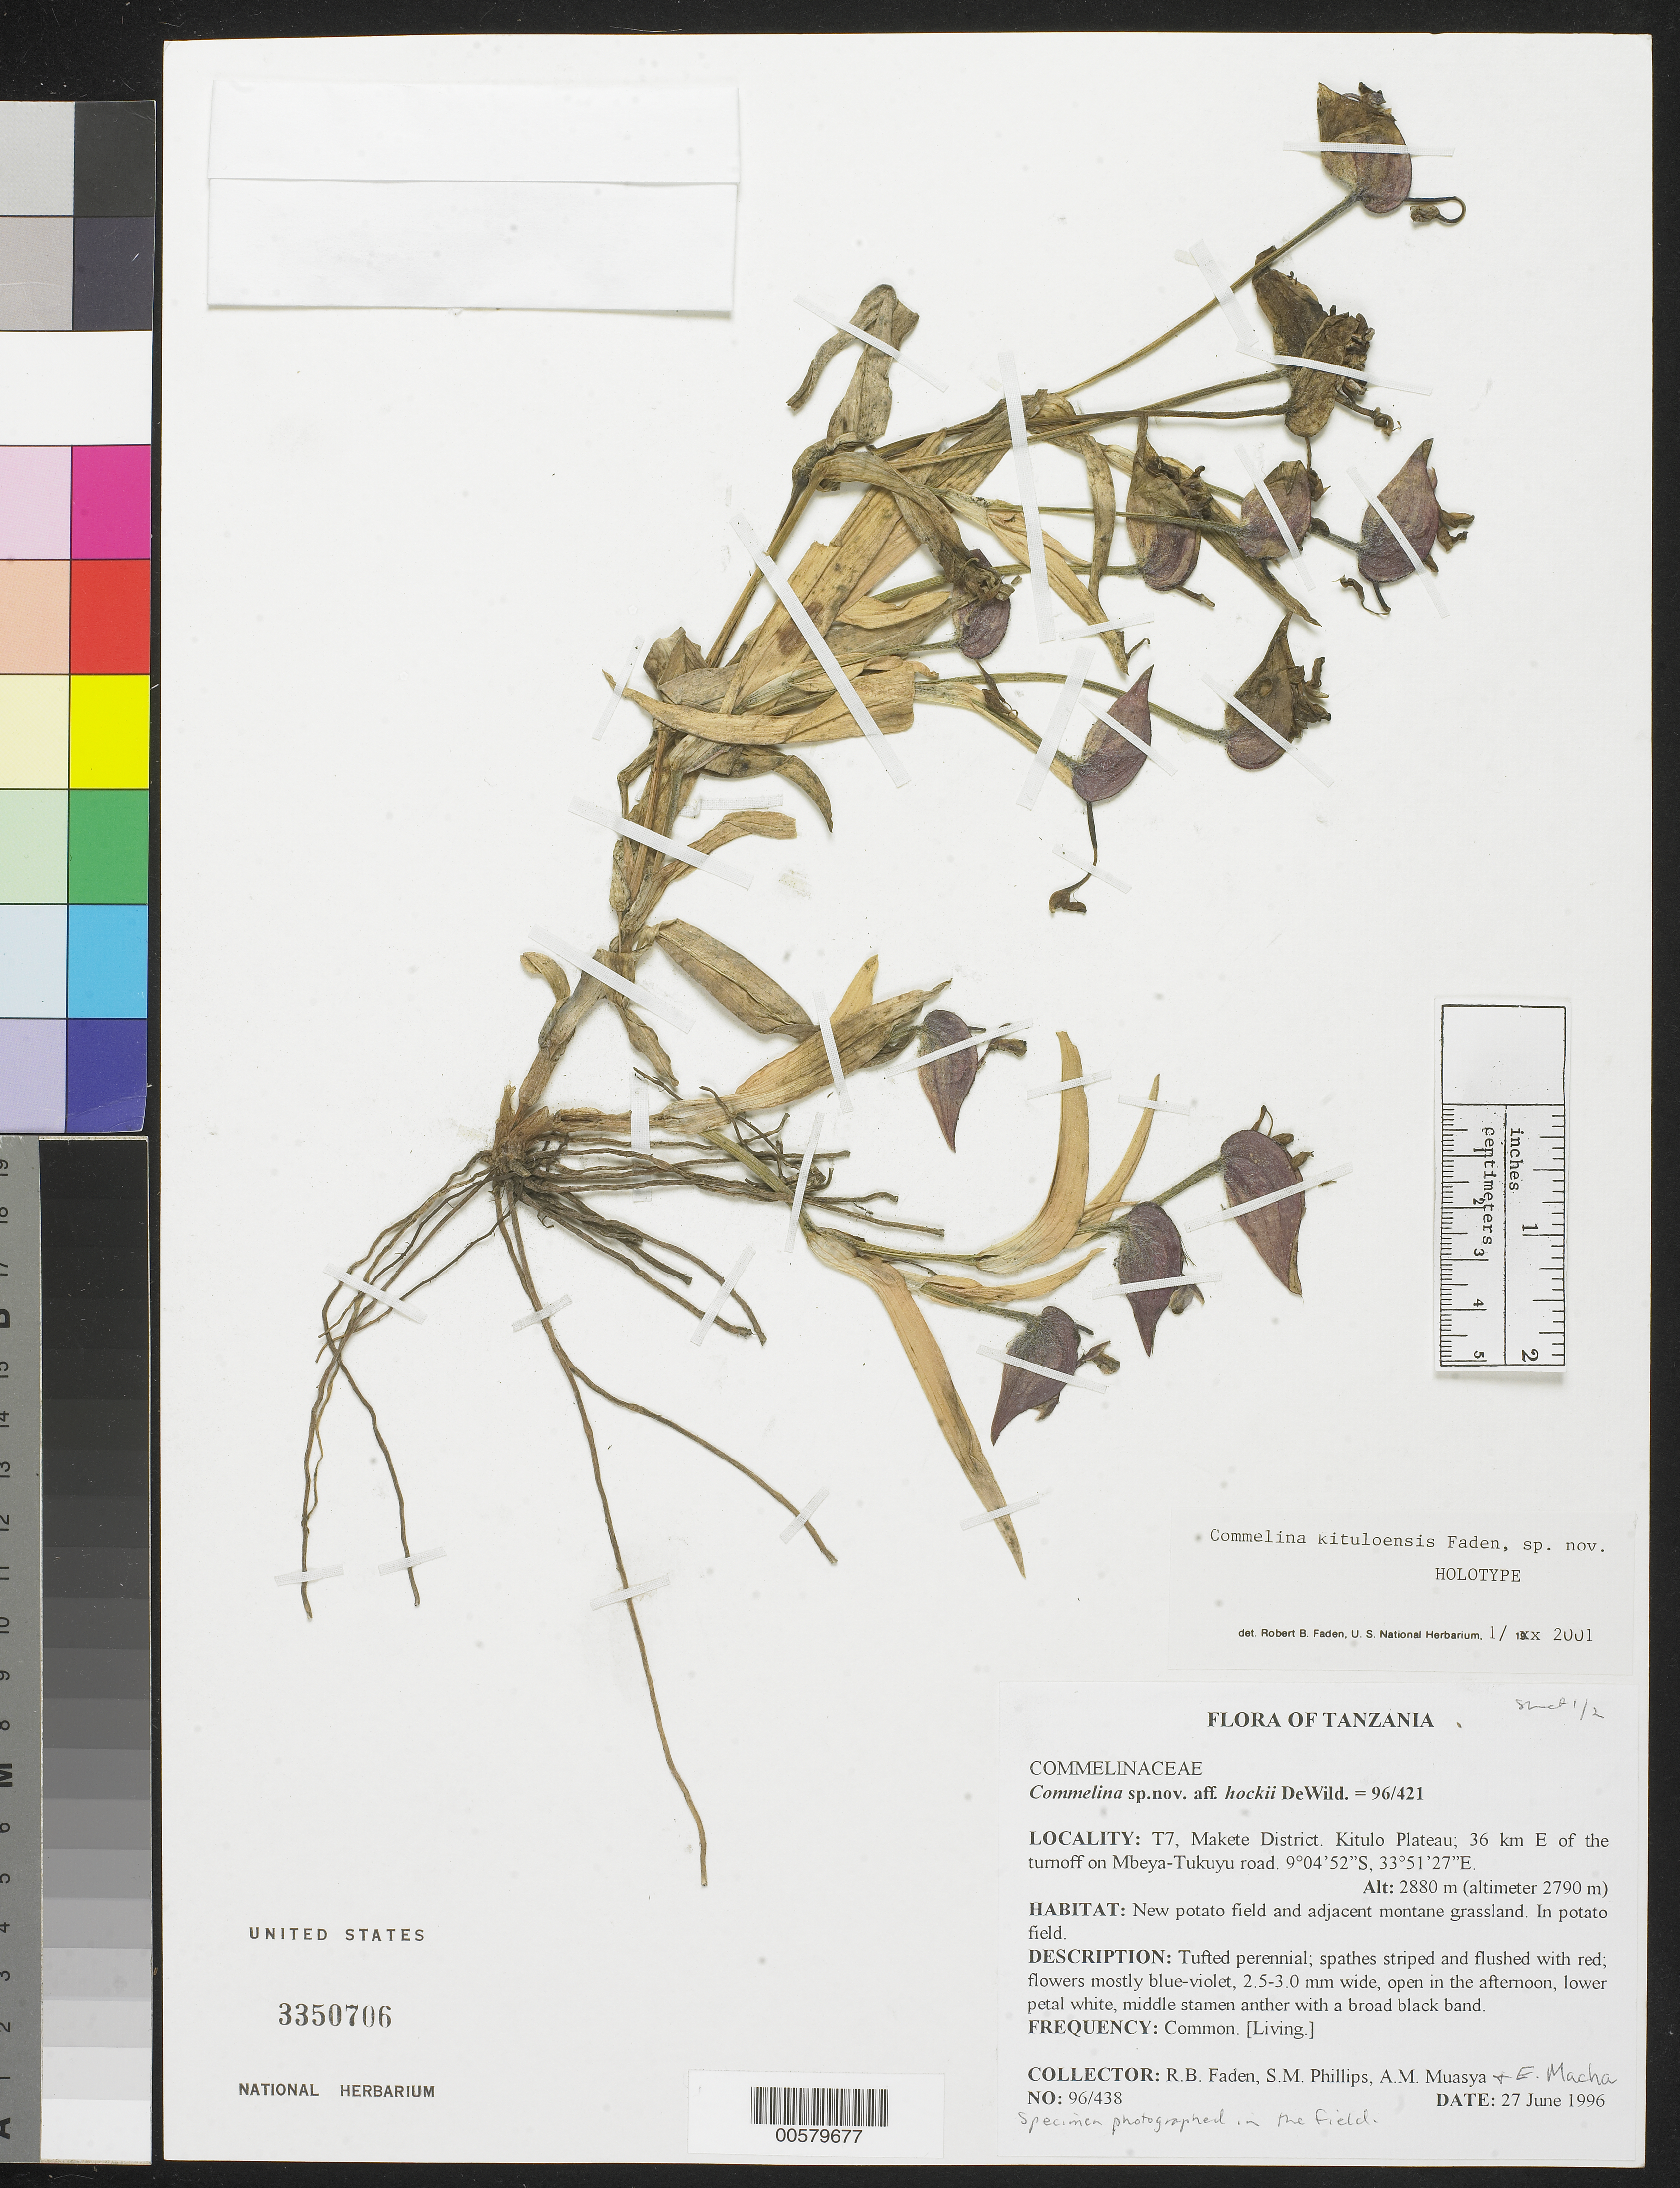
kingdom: Plantae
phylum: Tracheophyta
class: Liliopsida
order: Commelinales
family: Commelinaceae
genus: Commelina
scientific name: Commelina kituloensis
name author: Faden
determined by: Faden, Robert B., (US), Smithsonian Institution - National Museum of Natural History (UNITED STATES)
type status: Holotype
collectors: R. B. Faden, S. M. Phillips, A. Muasya & E. Macha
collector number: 96/438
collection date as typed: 27 Jun 1996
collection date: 1996-06-27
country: Tanzania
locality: T7, Makete Dist. Kitulo Platearu, E of turnoff on Mbeya-Tukuyu road.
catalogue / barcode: US 3350706